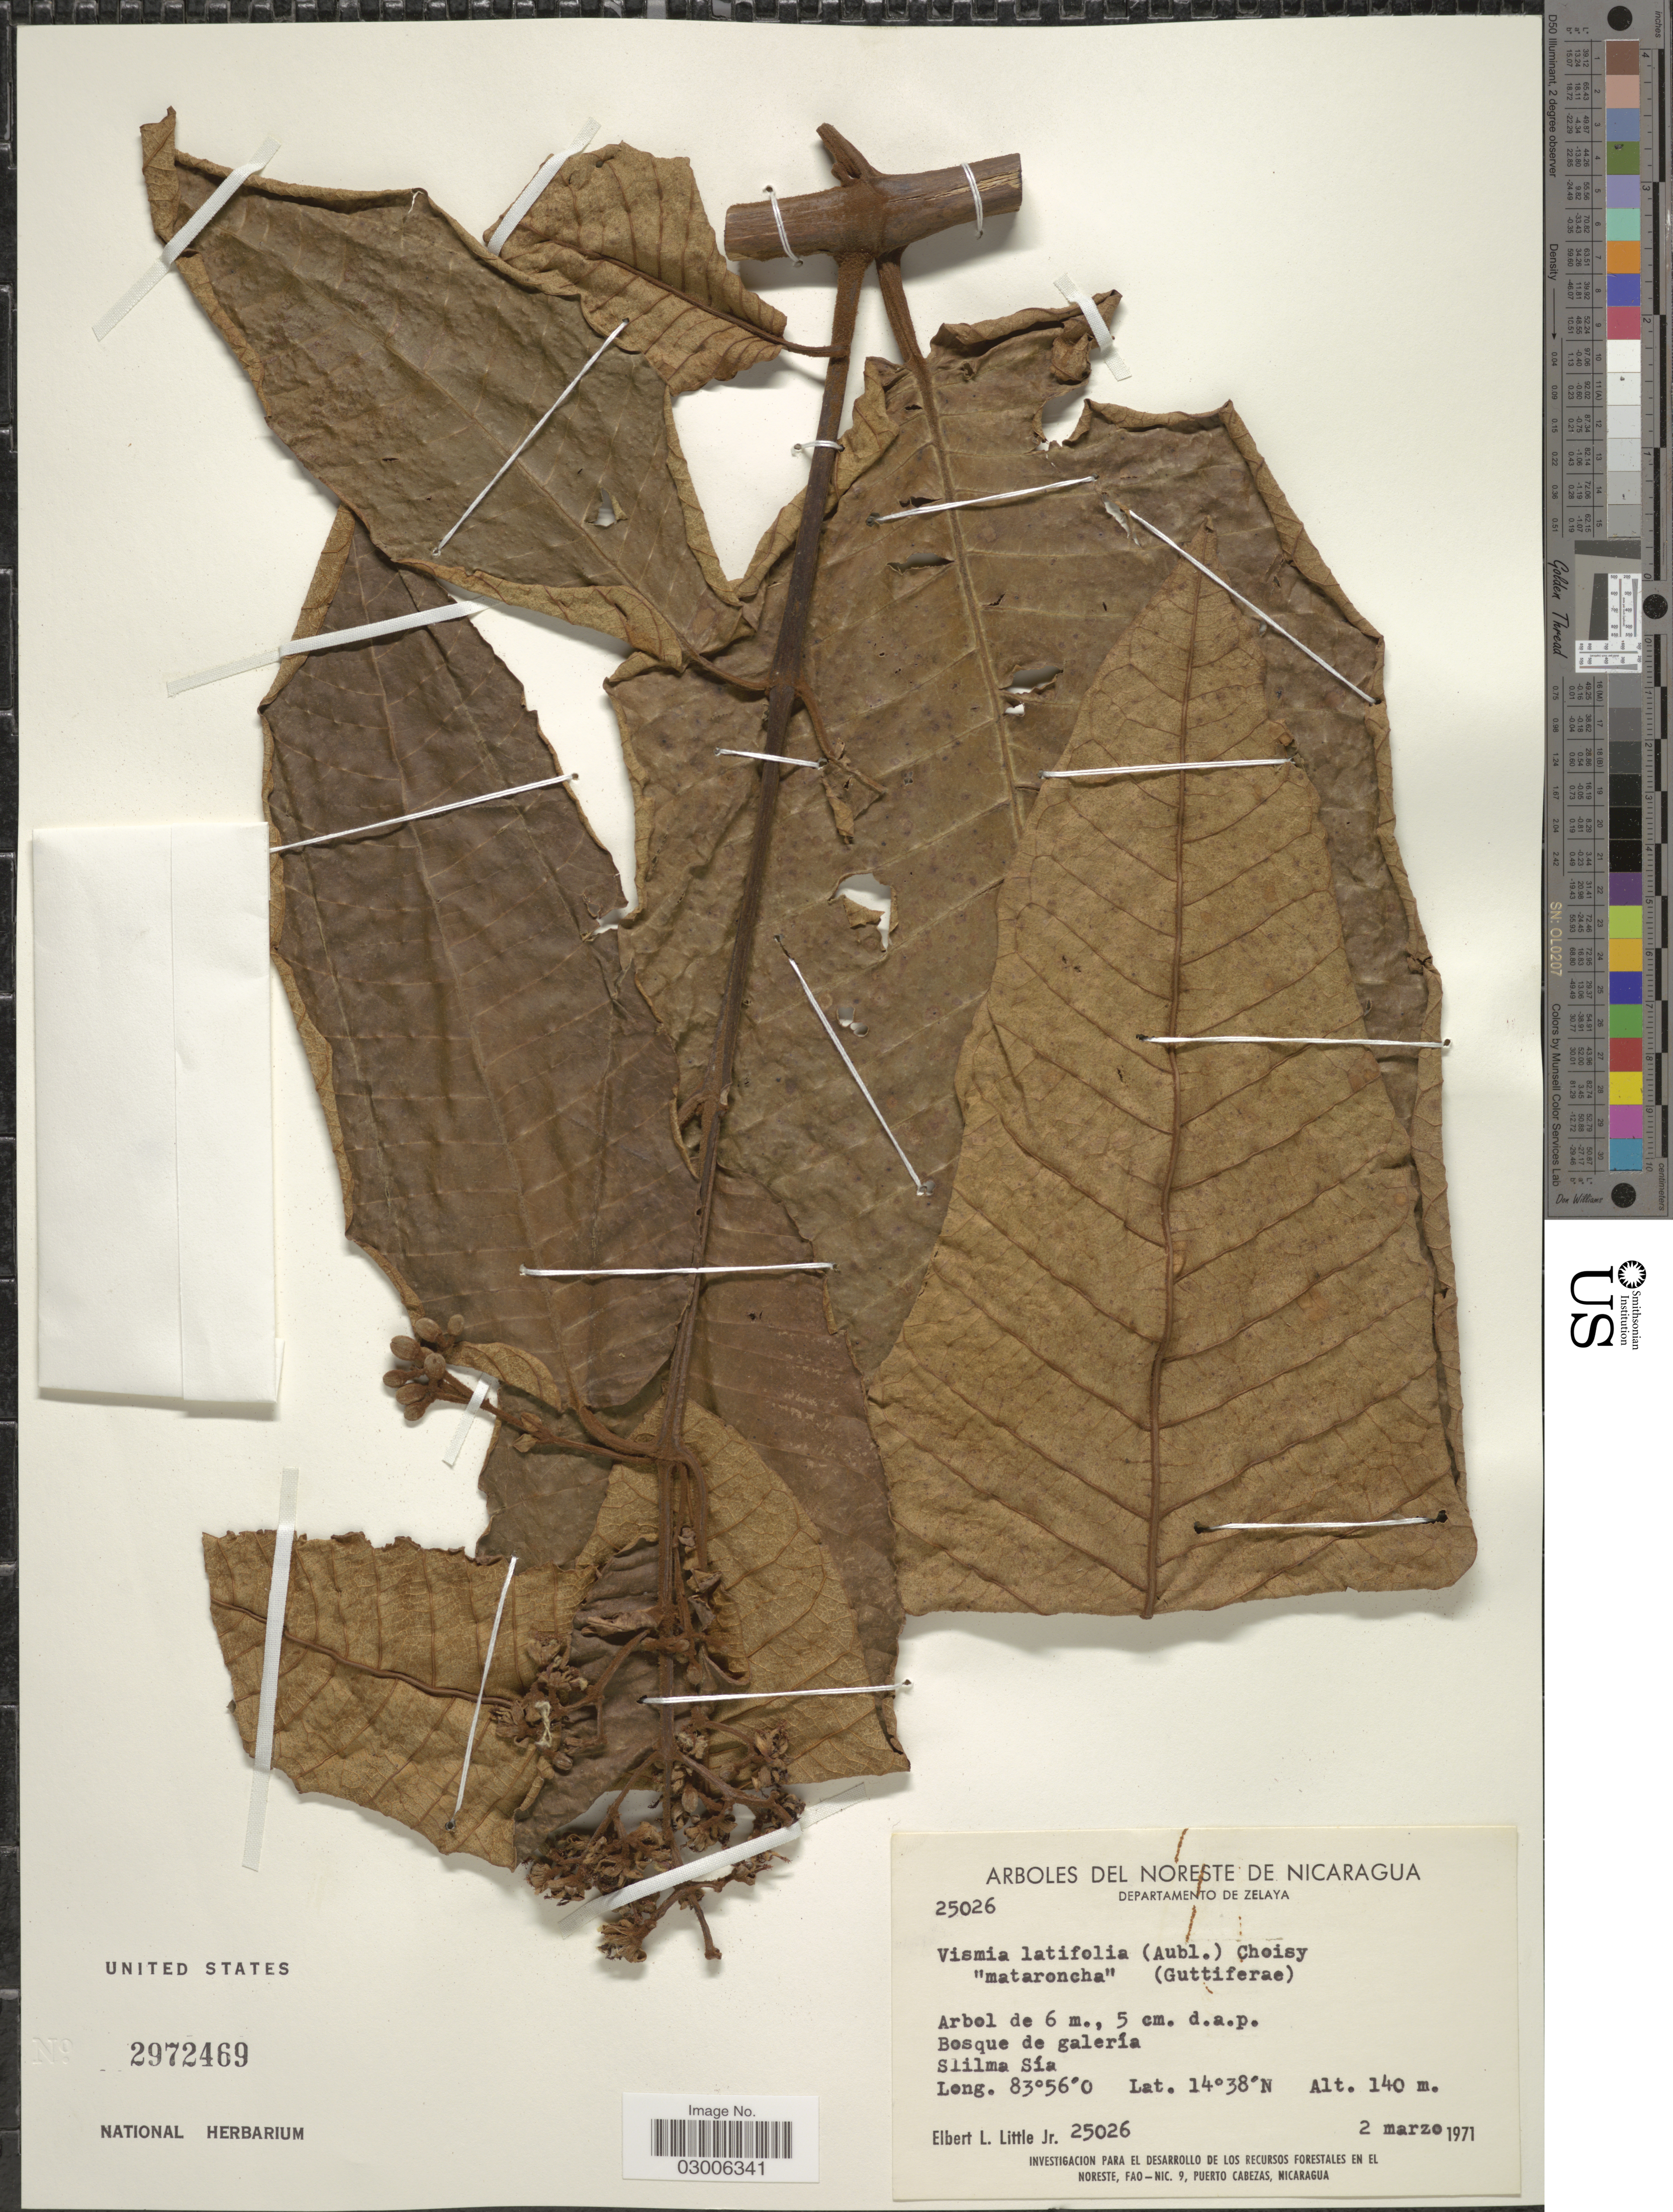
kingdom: Plantae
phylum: Tracheophyta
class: Magnoliopsida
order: Malpighiales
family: Hypericaceae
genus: Vismia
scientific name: Vismia macrophylla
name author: Kunth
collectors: E. L. Little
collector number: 25026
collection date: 1971-03-02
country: Nicaragua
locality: Noreste de Nicaragua. Departamento de Zelaya. Slilma Sía.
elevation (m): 140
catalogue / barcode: US 2972469